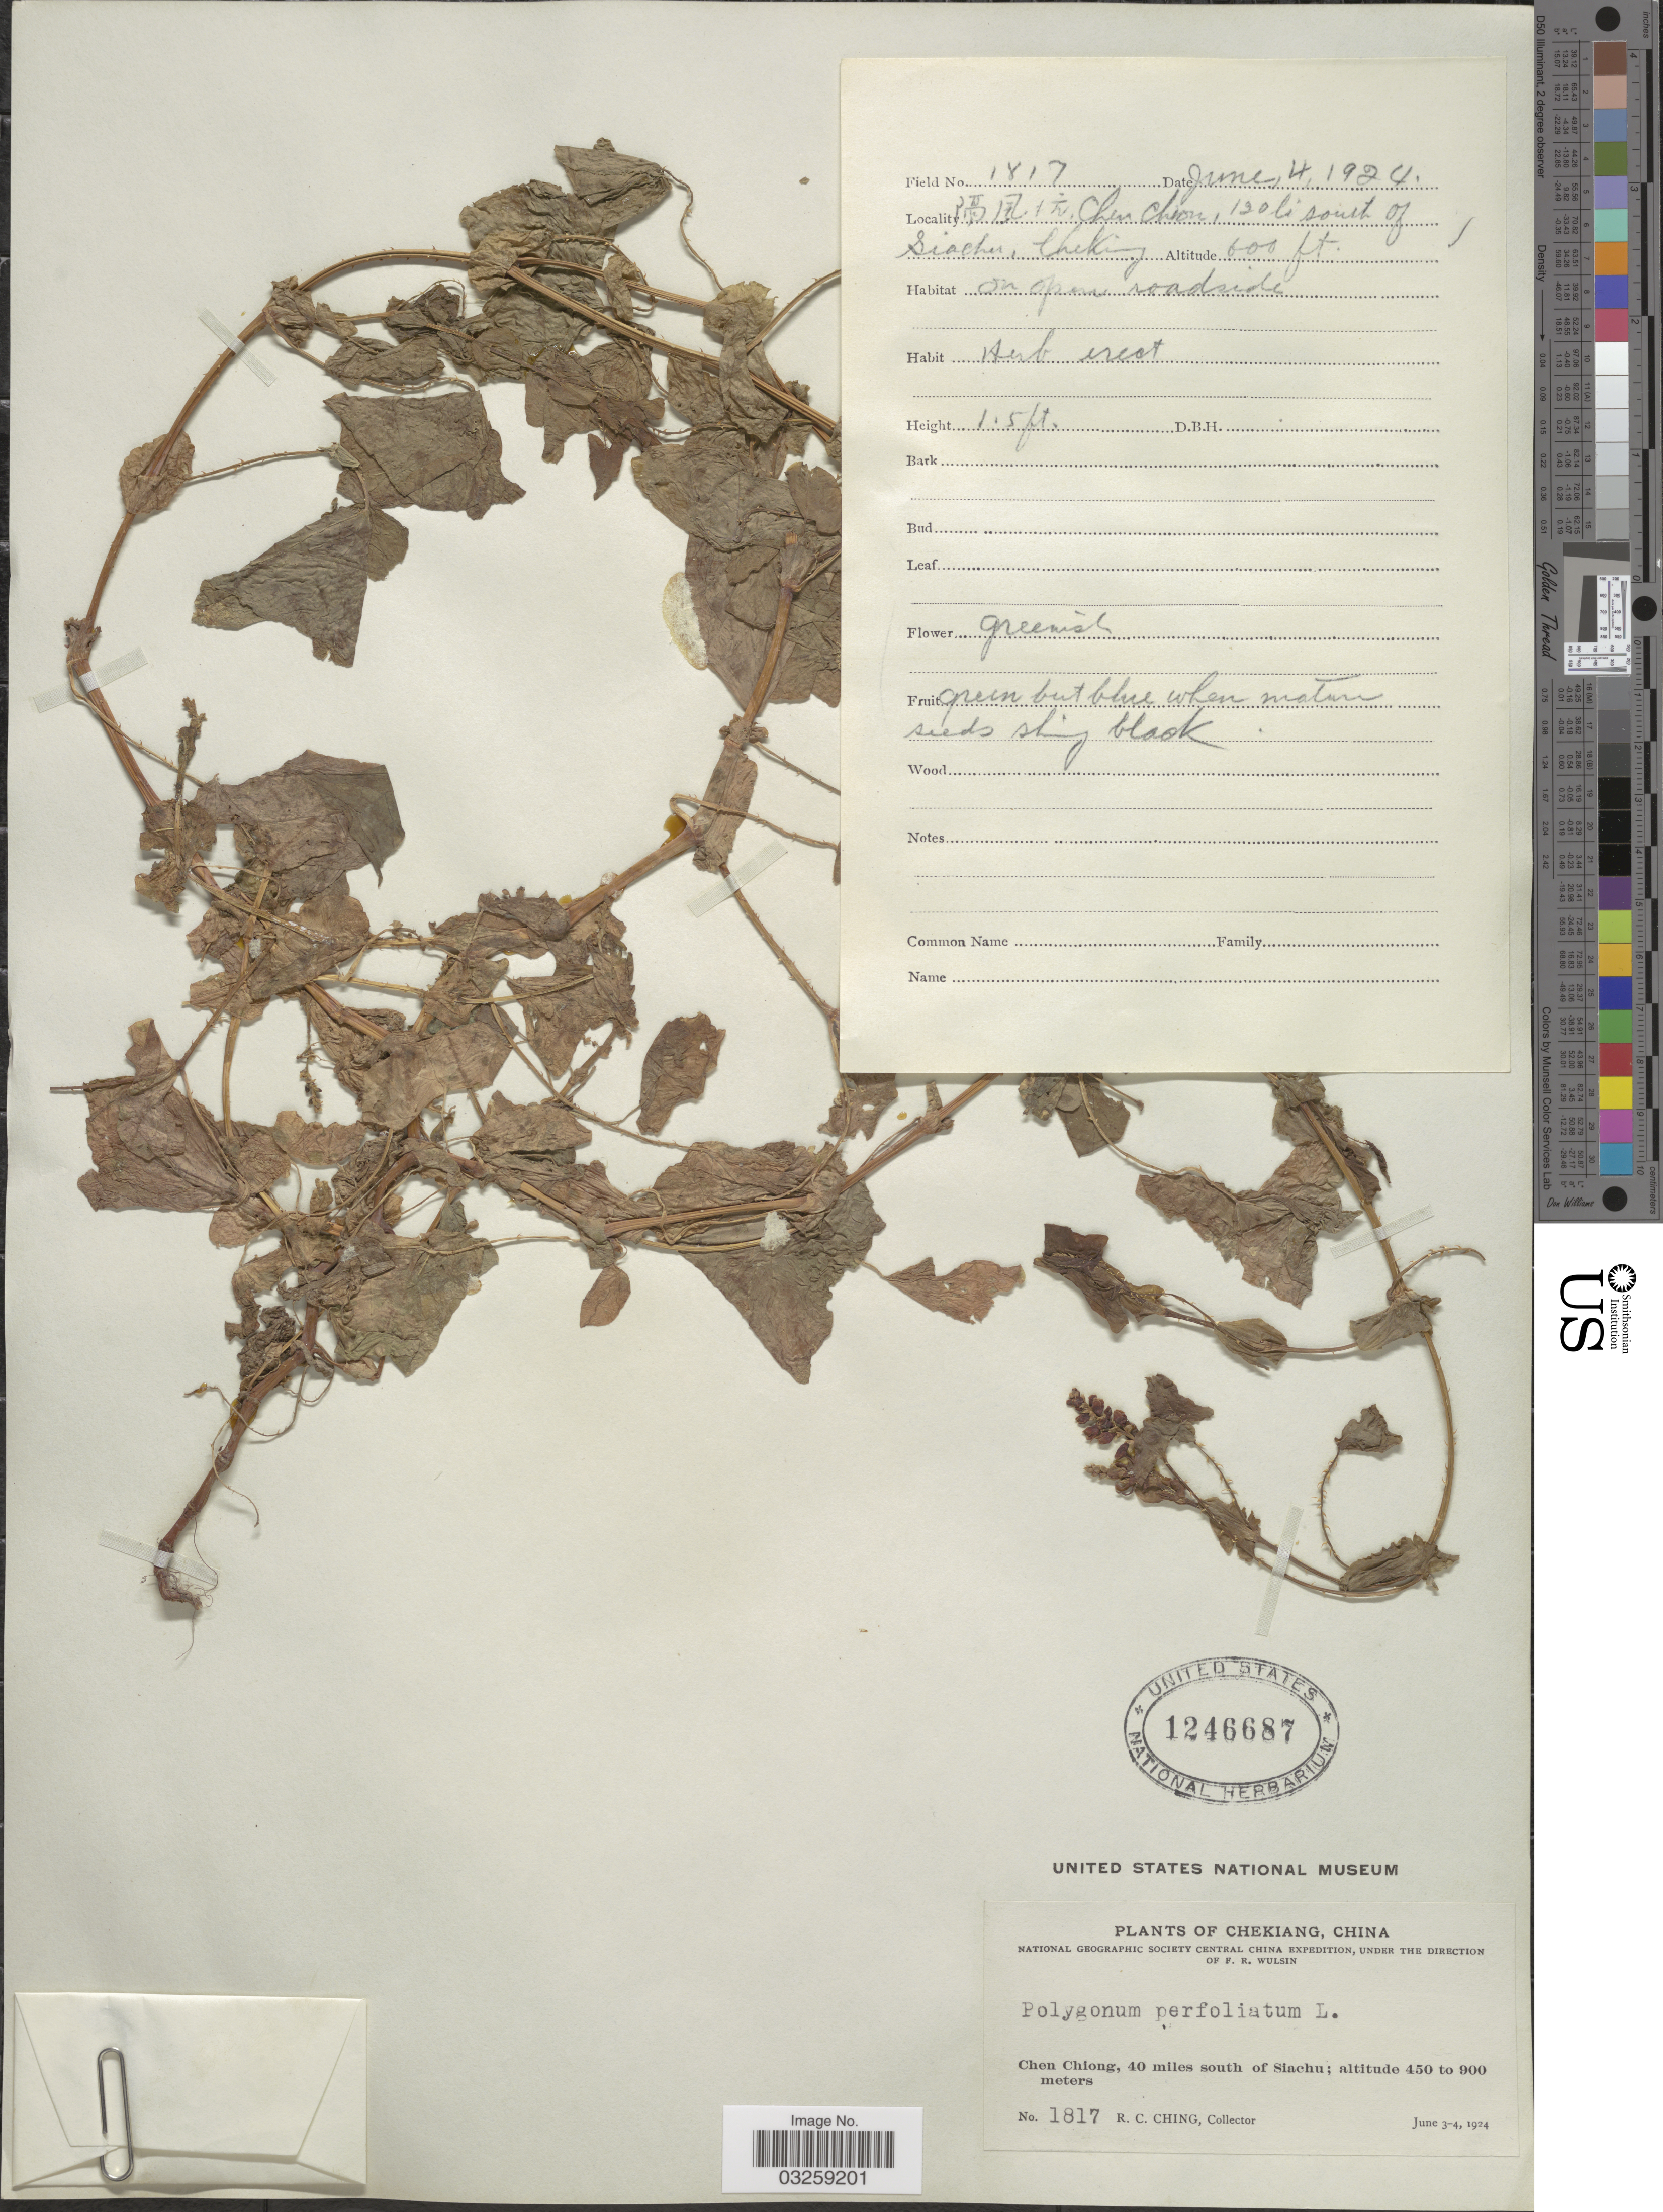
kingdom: Plantae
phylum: Tracheophyta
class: Magnoliopsida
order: Caryophyllales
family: Polygonaceae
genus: Polygonum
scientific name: Polygonum perfoliatum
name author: L.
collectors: R. C. Ching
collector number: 1817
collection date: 1924-06-04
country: China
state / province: Zhejiang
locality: Chekiang. Chen Chiong, 120 li south of Siachu.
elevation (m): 183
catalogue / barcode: US 1246687